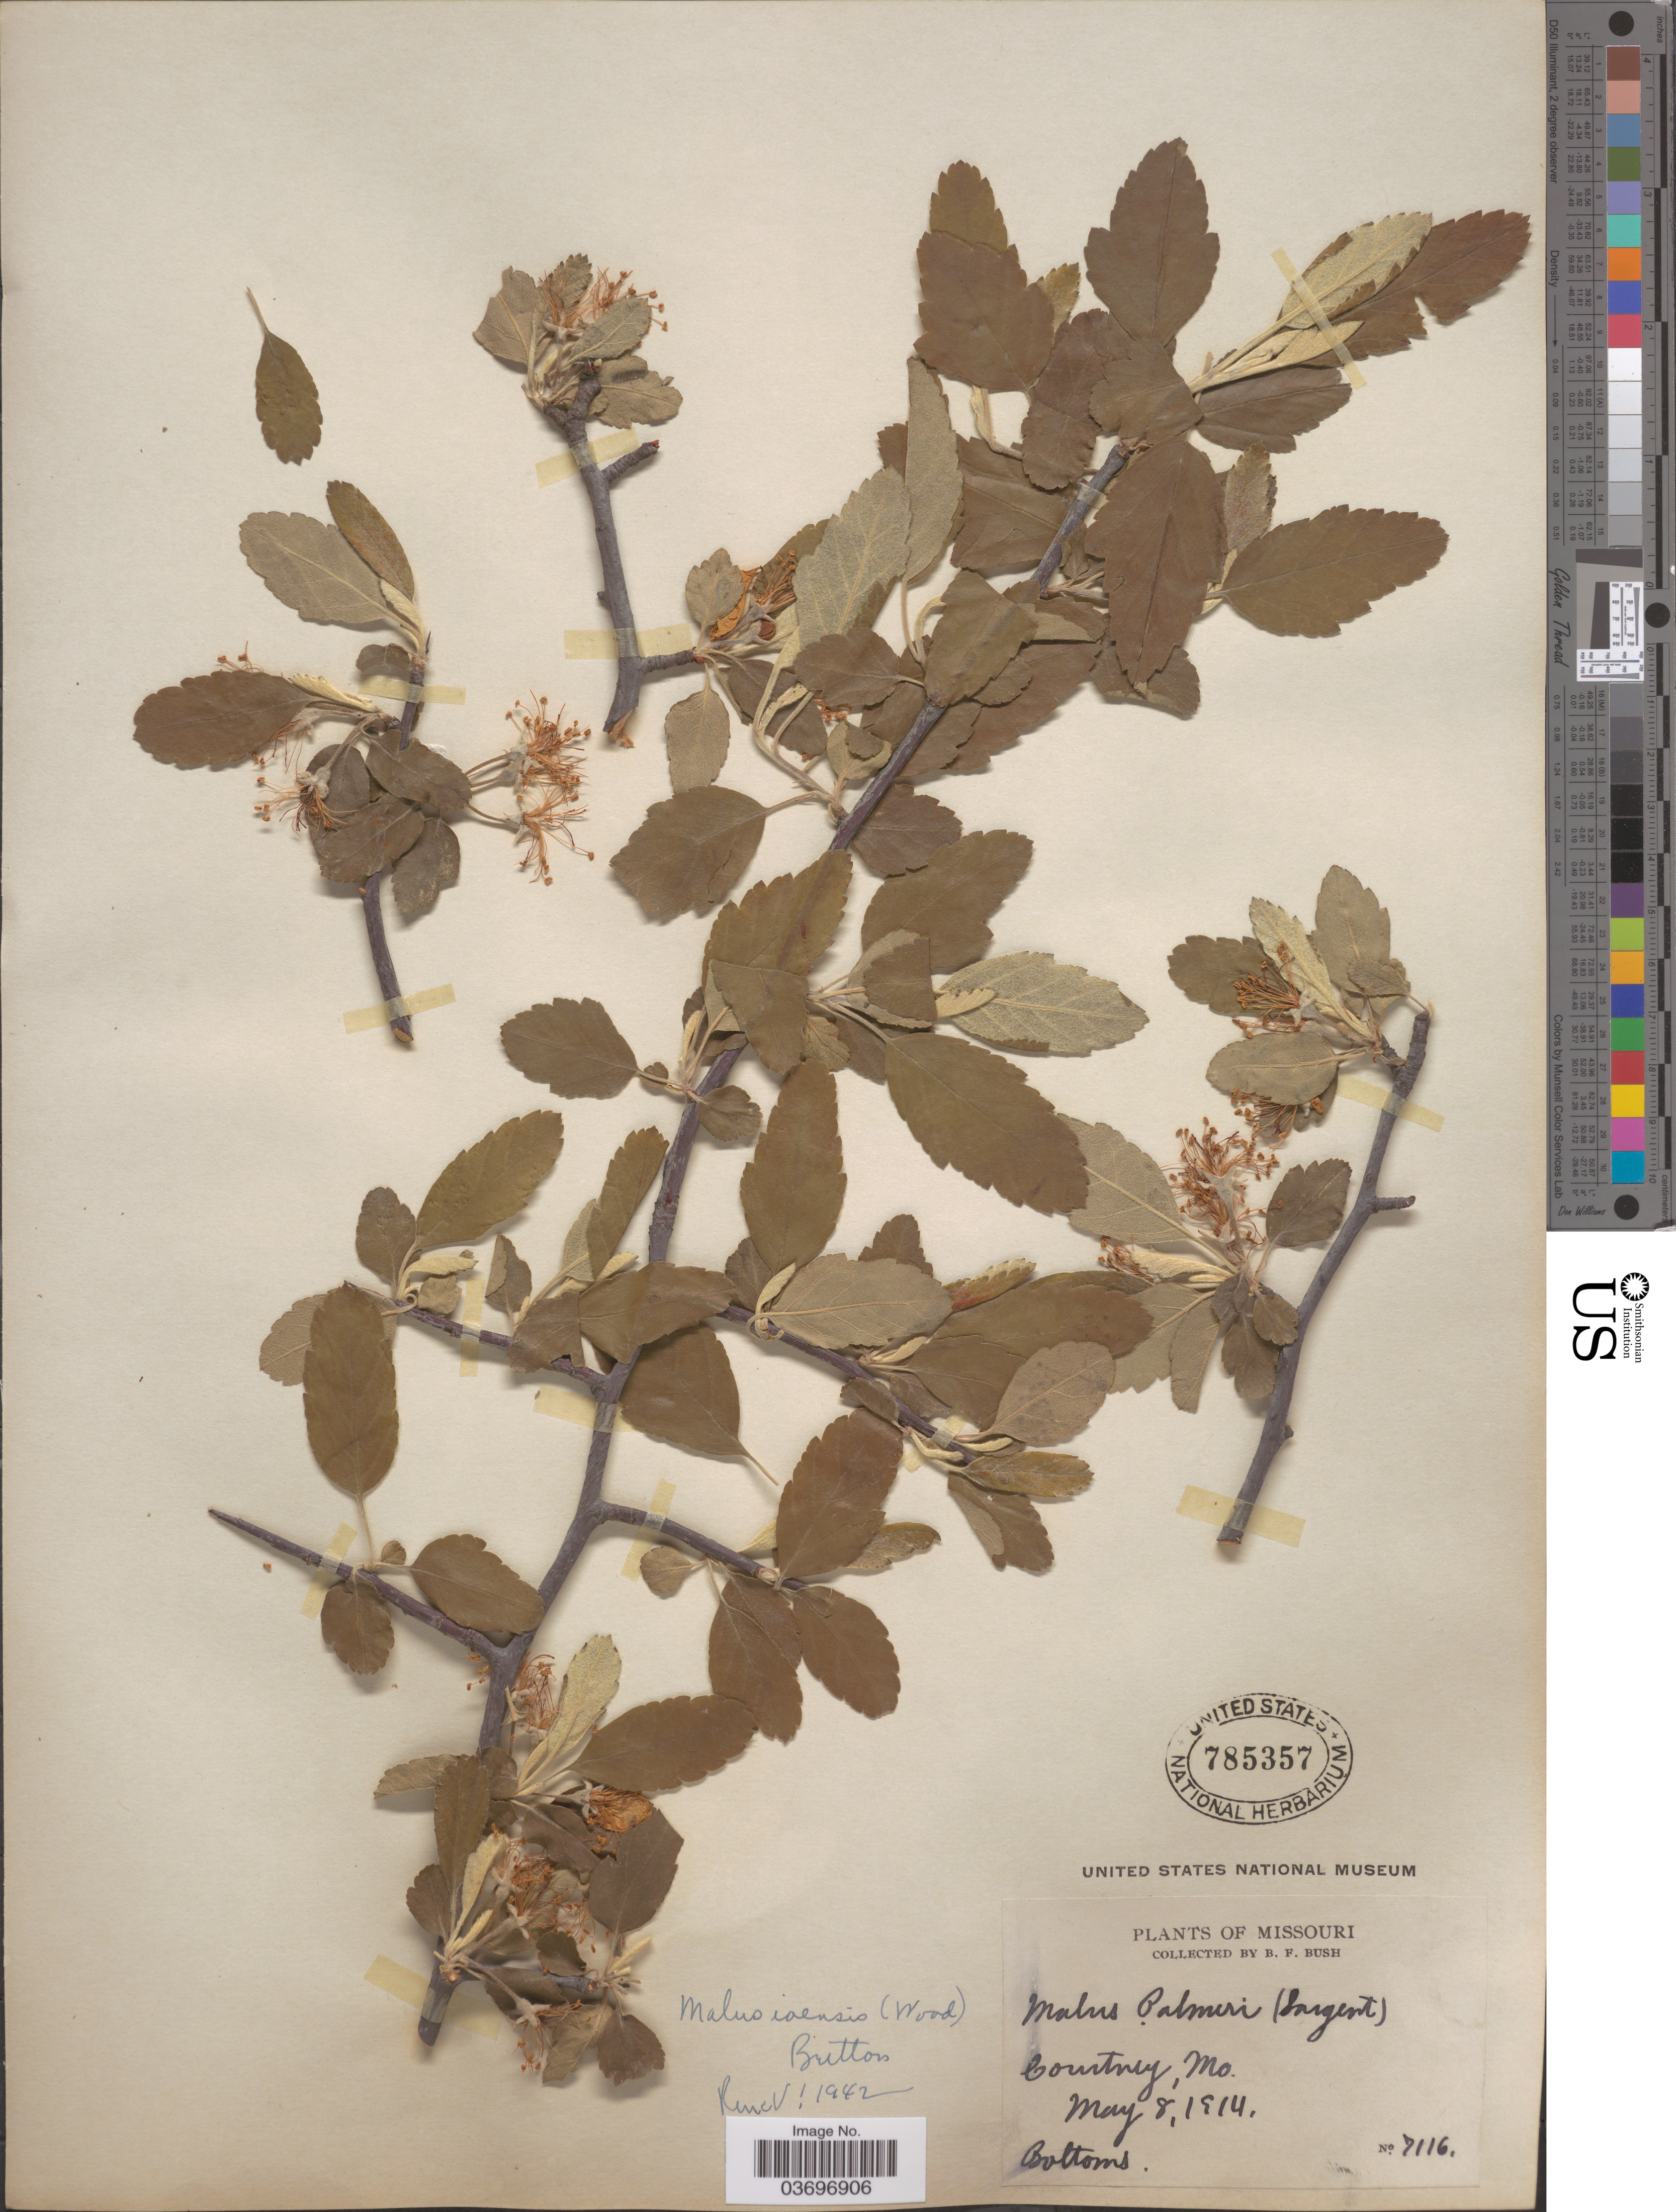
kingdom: Plantae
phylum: Tracheophyta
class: Magnoliopsida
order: Rosales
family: Rosaceae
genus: Malus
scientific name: Malus ioensis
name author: (Alph. Wood) Britton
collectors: B. F. Bush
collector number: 7116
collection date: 1914-05-08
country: United States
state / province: Missouri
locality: Courtney.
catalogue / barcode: US 785357